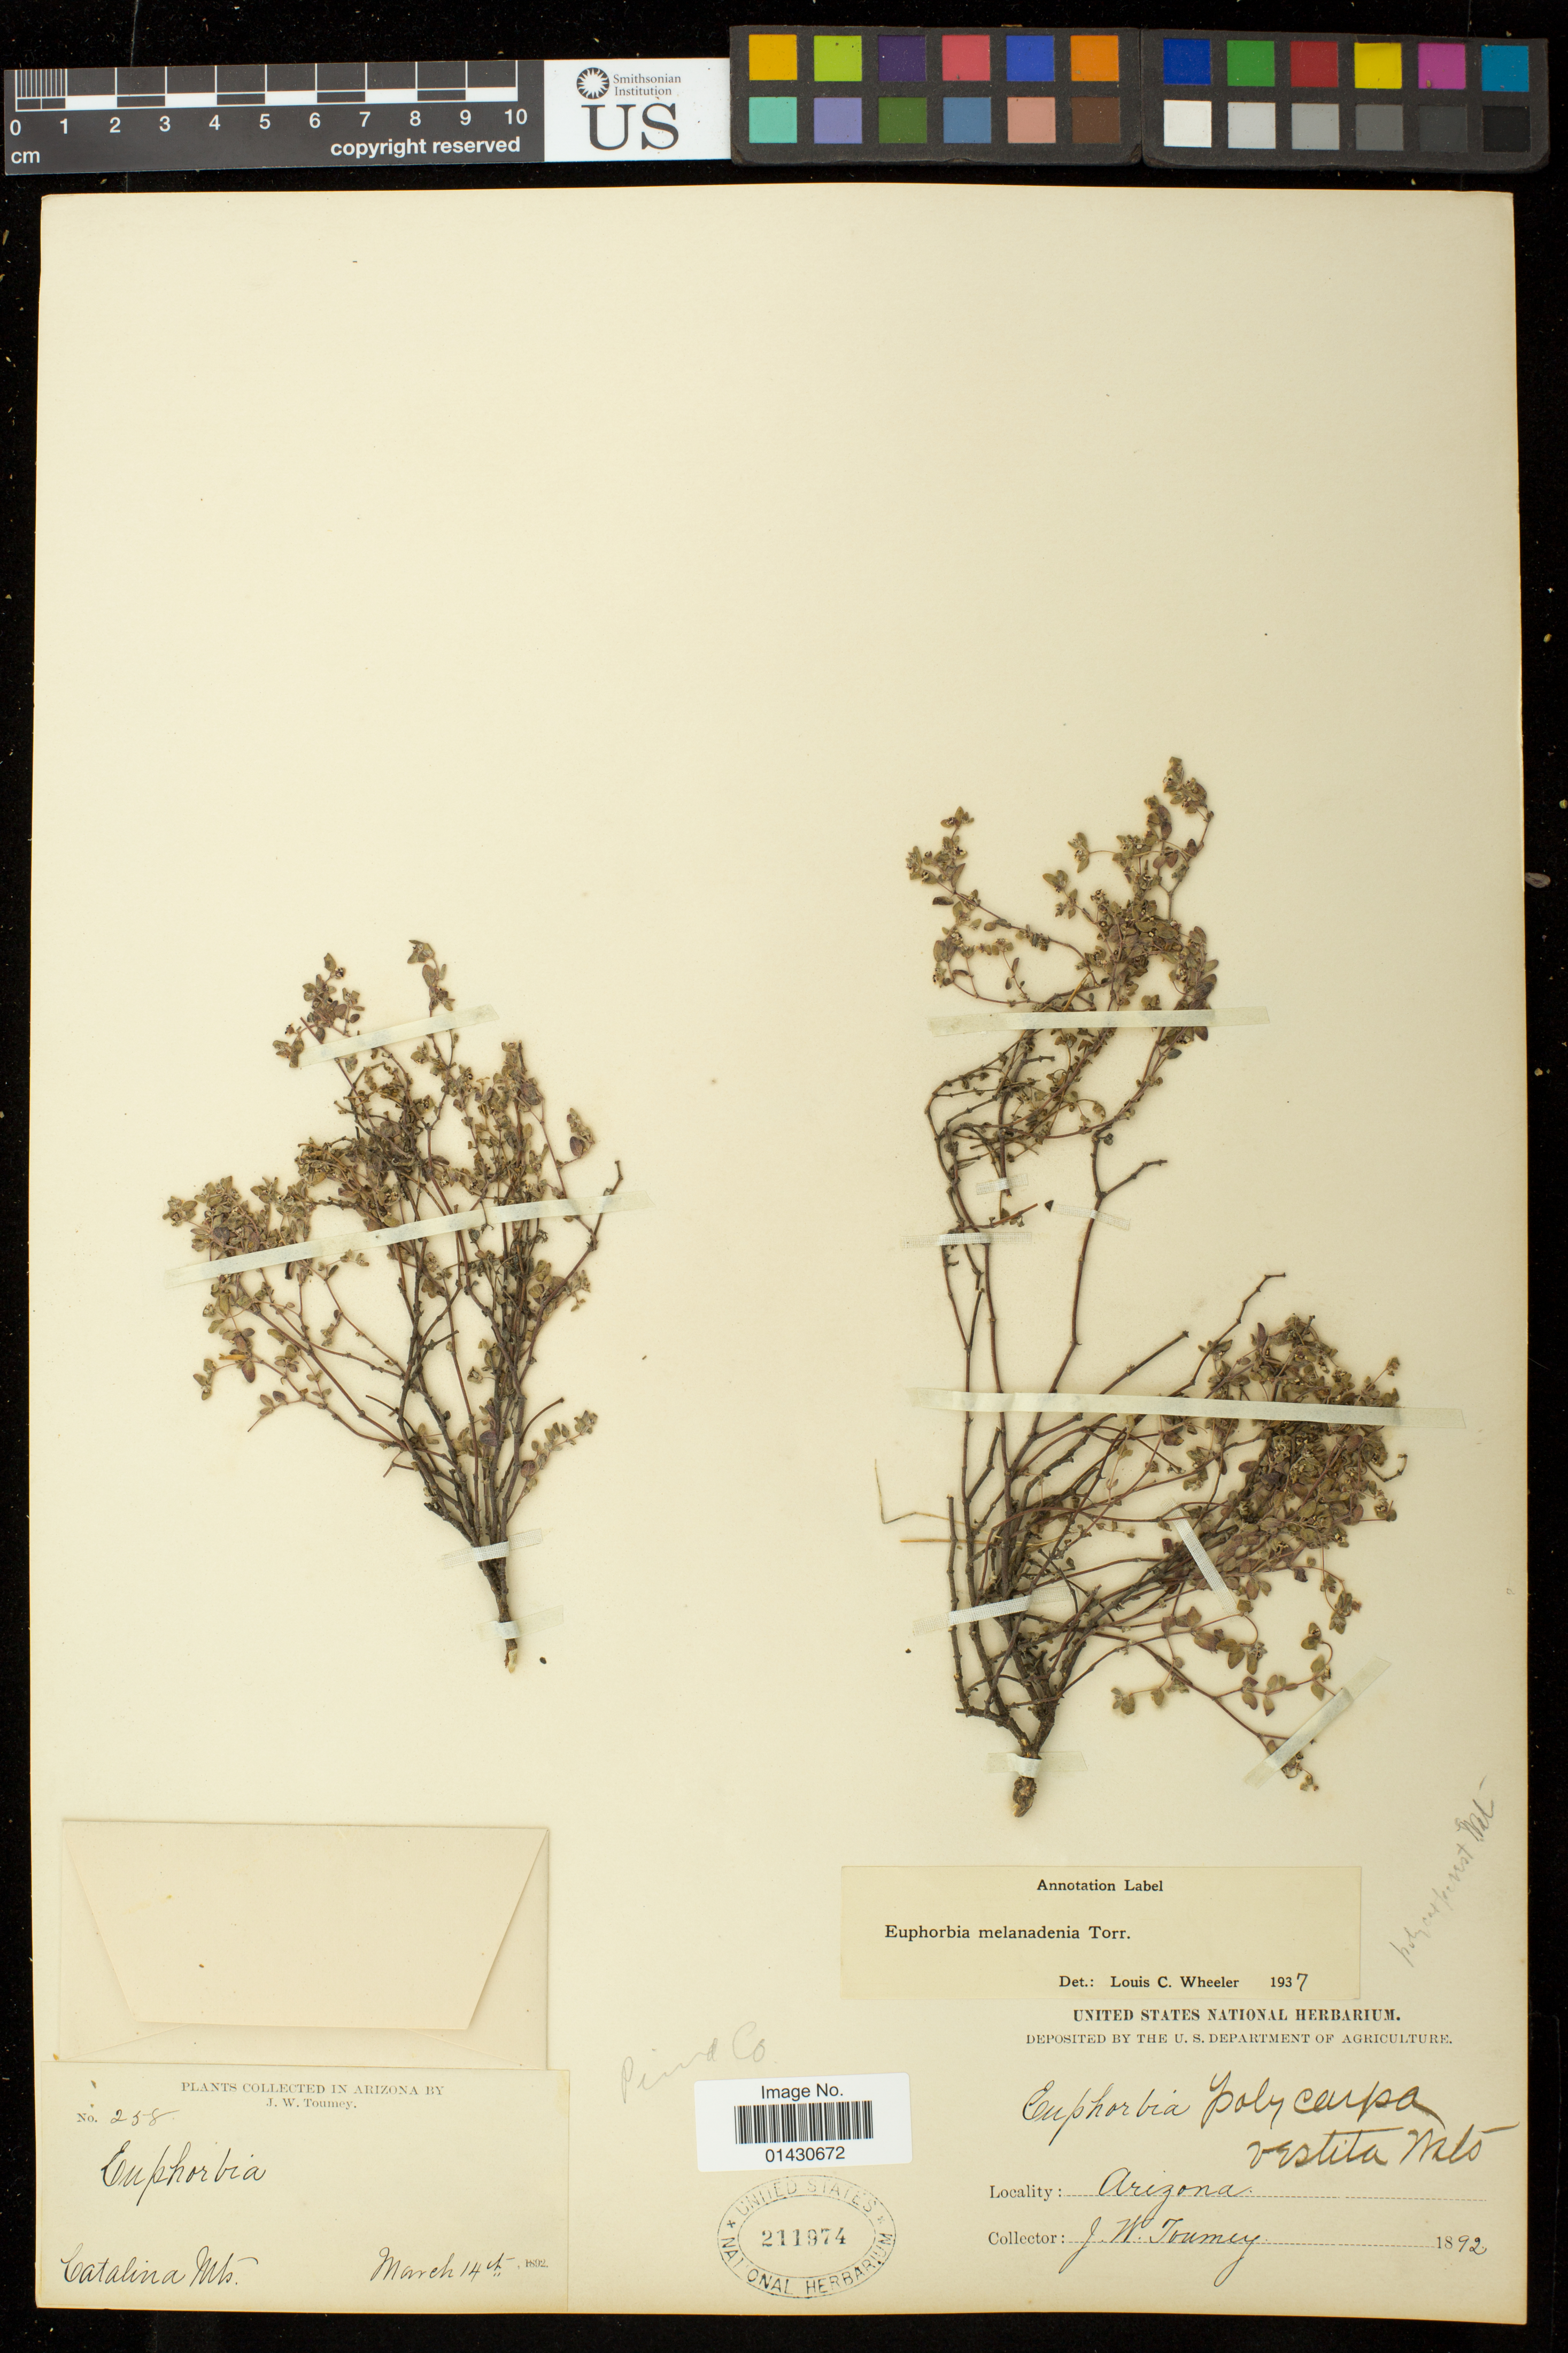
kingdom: Plantae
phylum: Tracheophyta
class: Magnoliopsida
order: Malpighiales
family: Euphorbiaceae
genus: Euphorbia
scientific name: Euphorbia melanadenia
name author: Torr.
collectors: J. W. Toumey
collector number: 258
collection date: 1892-03-14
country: United States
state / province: Arizona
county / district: Pima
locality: Catalina Mts.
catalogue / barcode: US 211974